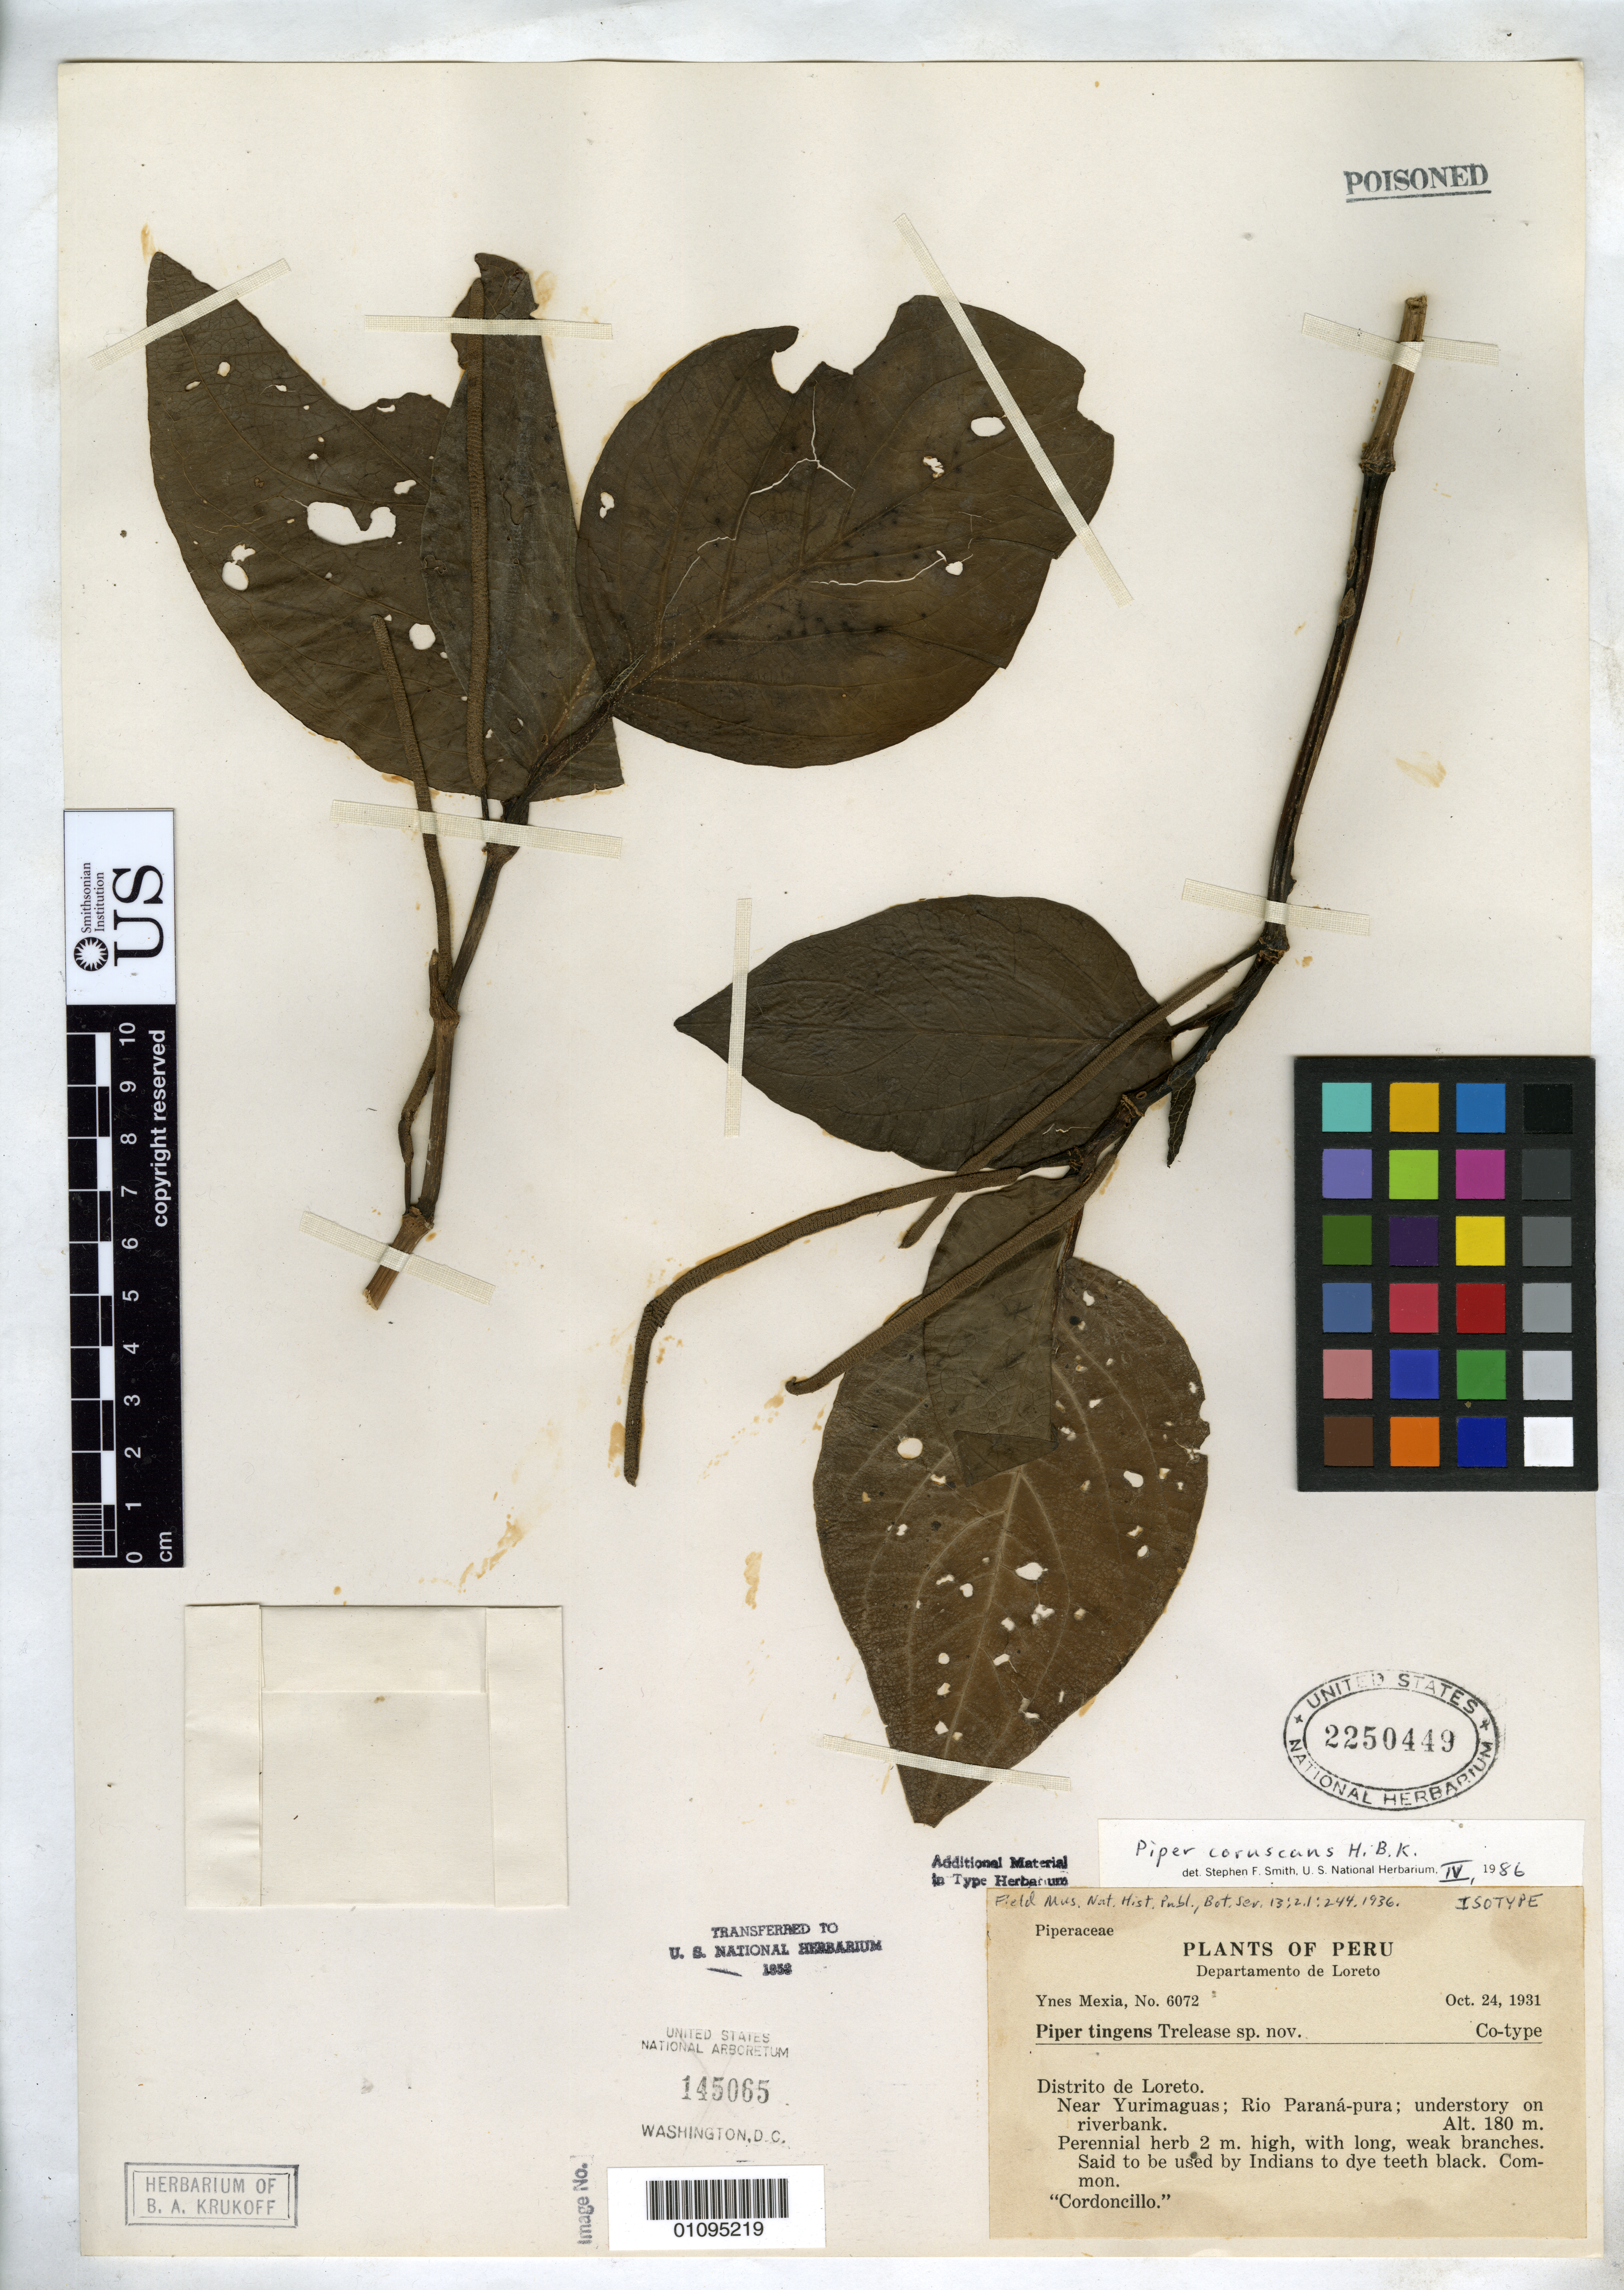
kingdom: Plantae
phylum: Tracheophyta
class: Magnoliopsida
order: Piperales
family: Piperaceae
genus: Piper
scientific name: Piper tingens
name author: Trel. in J.F. Macbr.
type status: Isotype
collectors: Y. Mexia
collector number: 6072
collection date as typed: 24 Oct 1931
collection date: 1931-10-24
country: Peru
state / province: Loreto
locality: Near Yurimaguas, Rio Parana-pura.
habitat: Understory on riverbank.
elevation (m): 180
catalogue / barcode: US 2250449